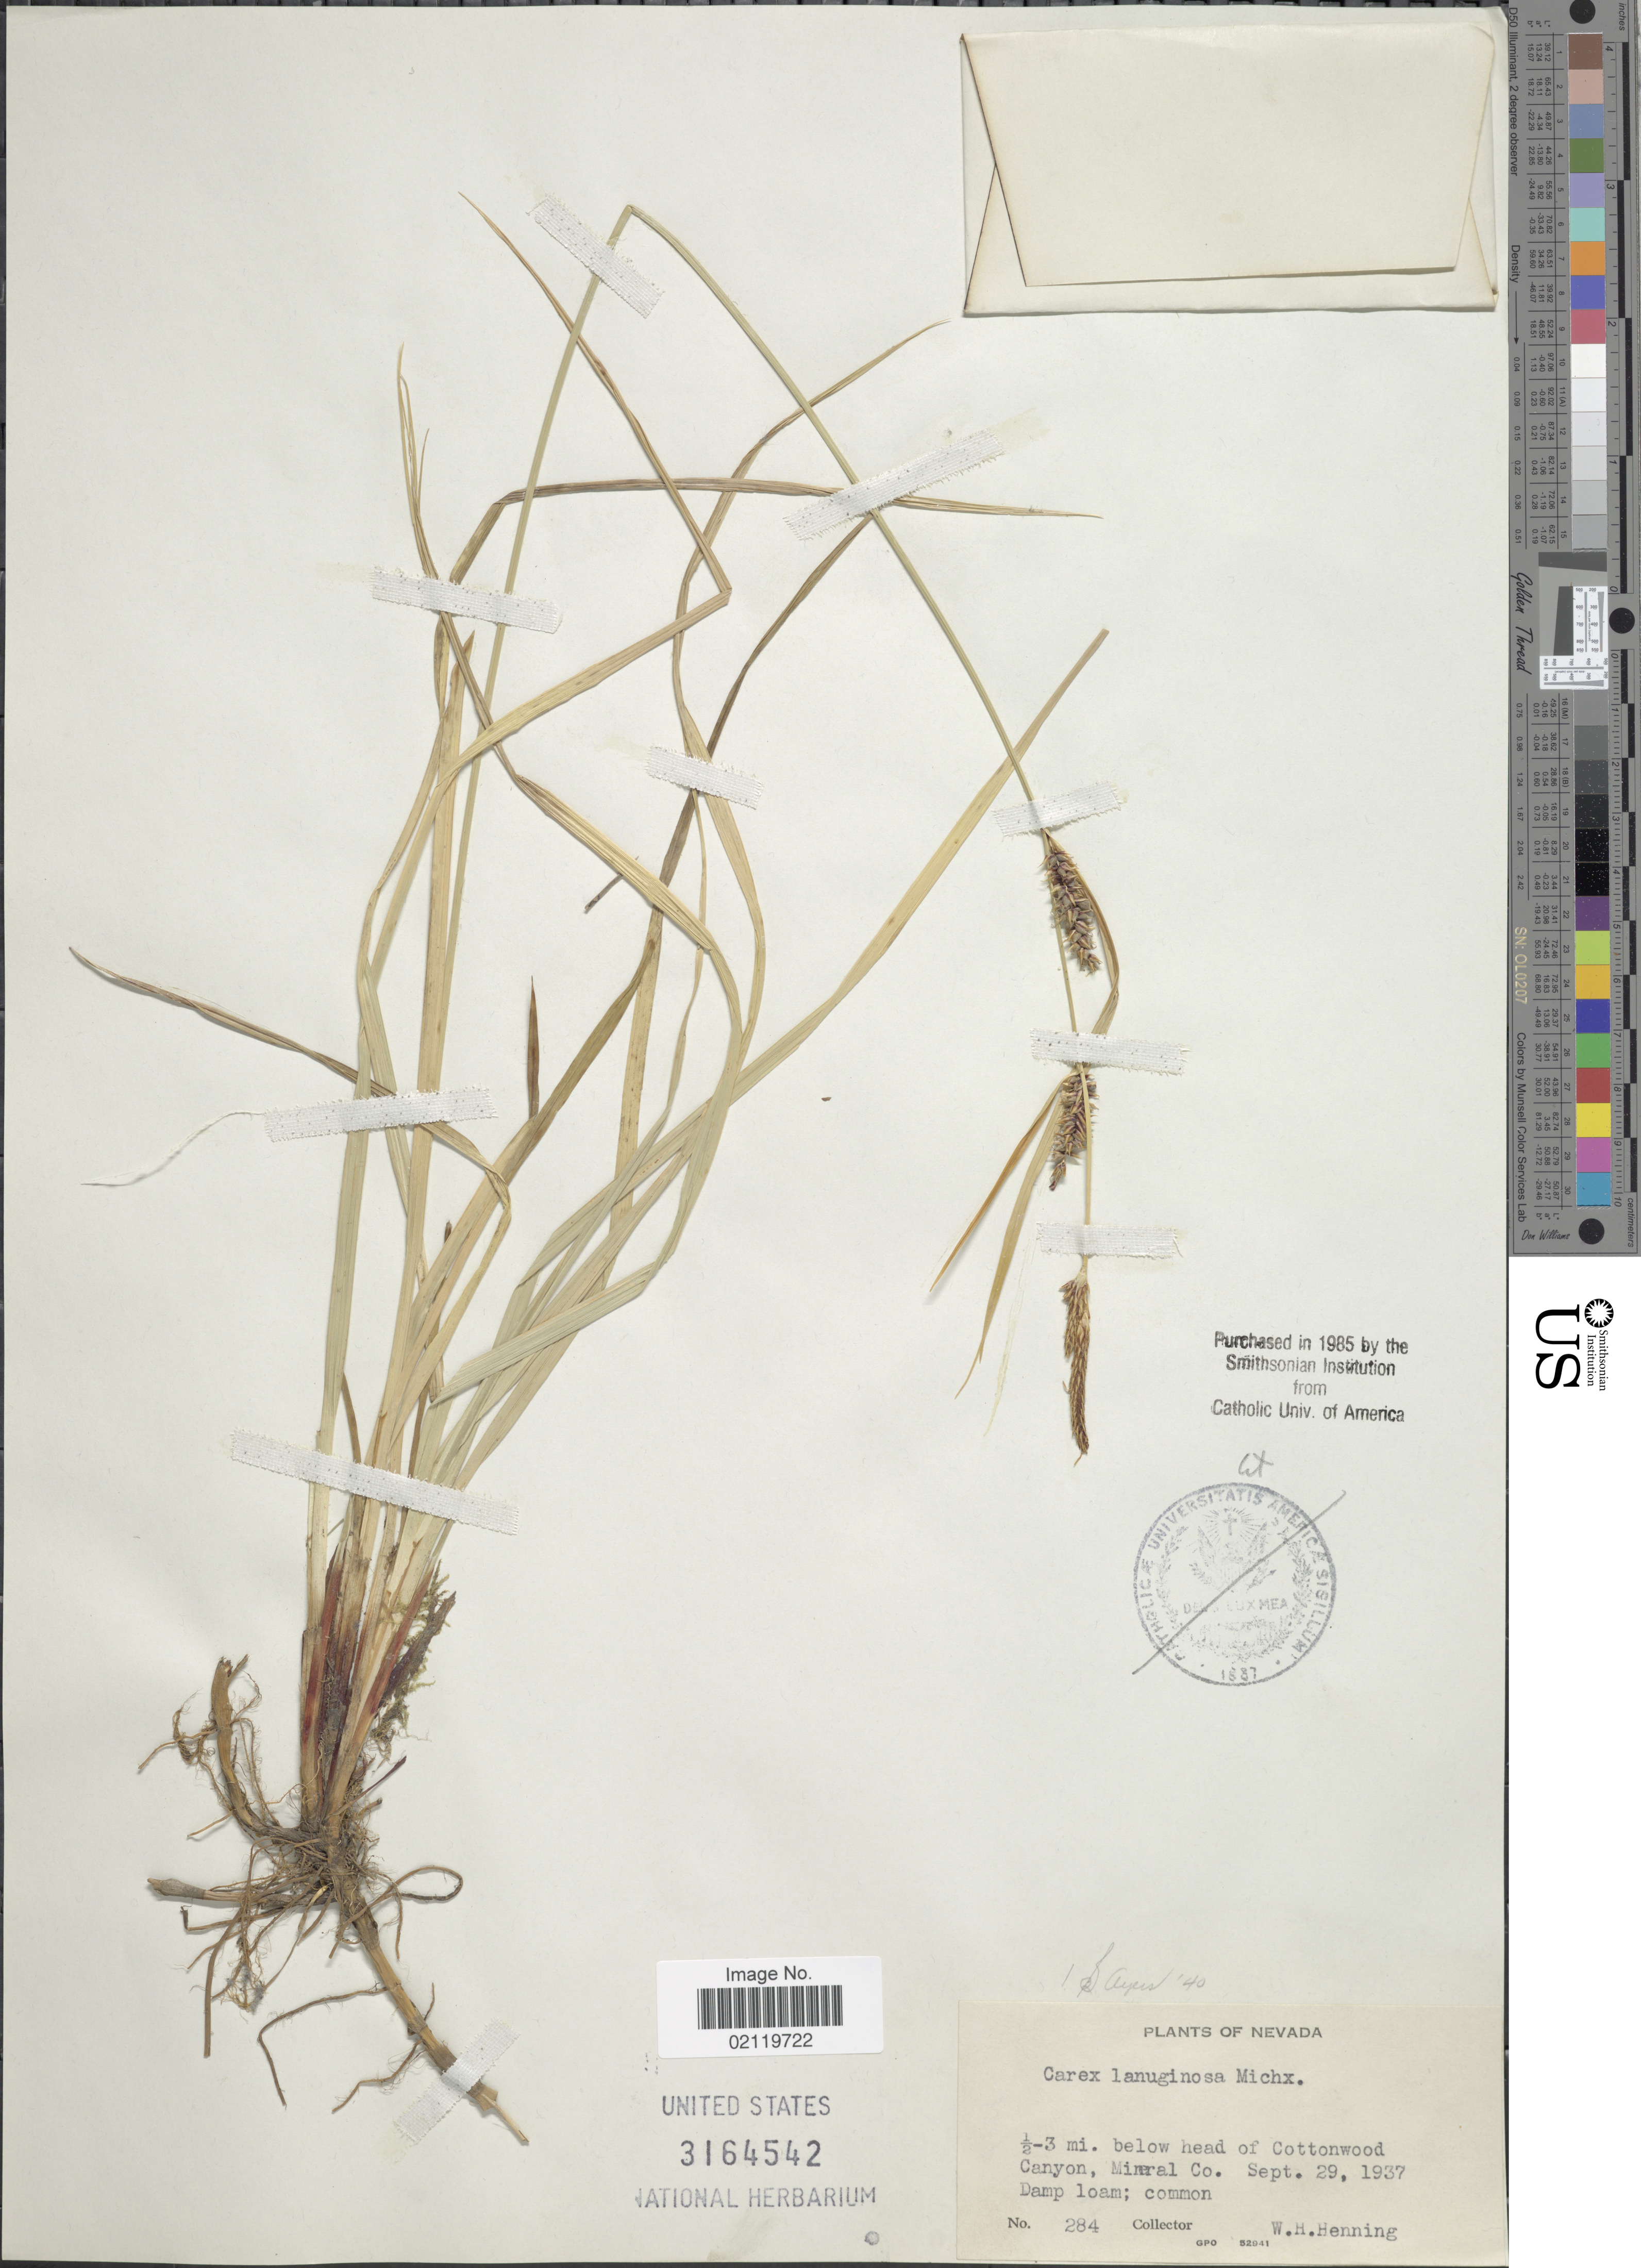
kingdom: Plantae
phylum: Tracheophyta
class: Liliopsida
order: Poales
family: Cyperaceae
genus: Carex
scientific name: Carex pellita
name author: Muhl. ex Willd.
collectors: W. Henning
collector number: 284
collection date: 1937-09-29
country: United States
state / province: Nevada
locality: ½ - 3 mi. below head of Cottonwood Canyon, Mineral Co.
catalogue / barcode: US 3164542